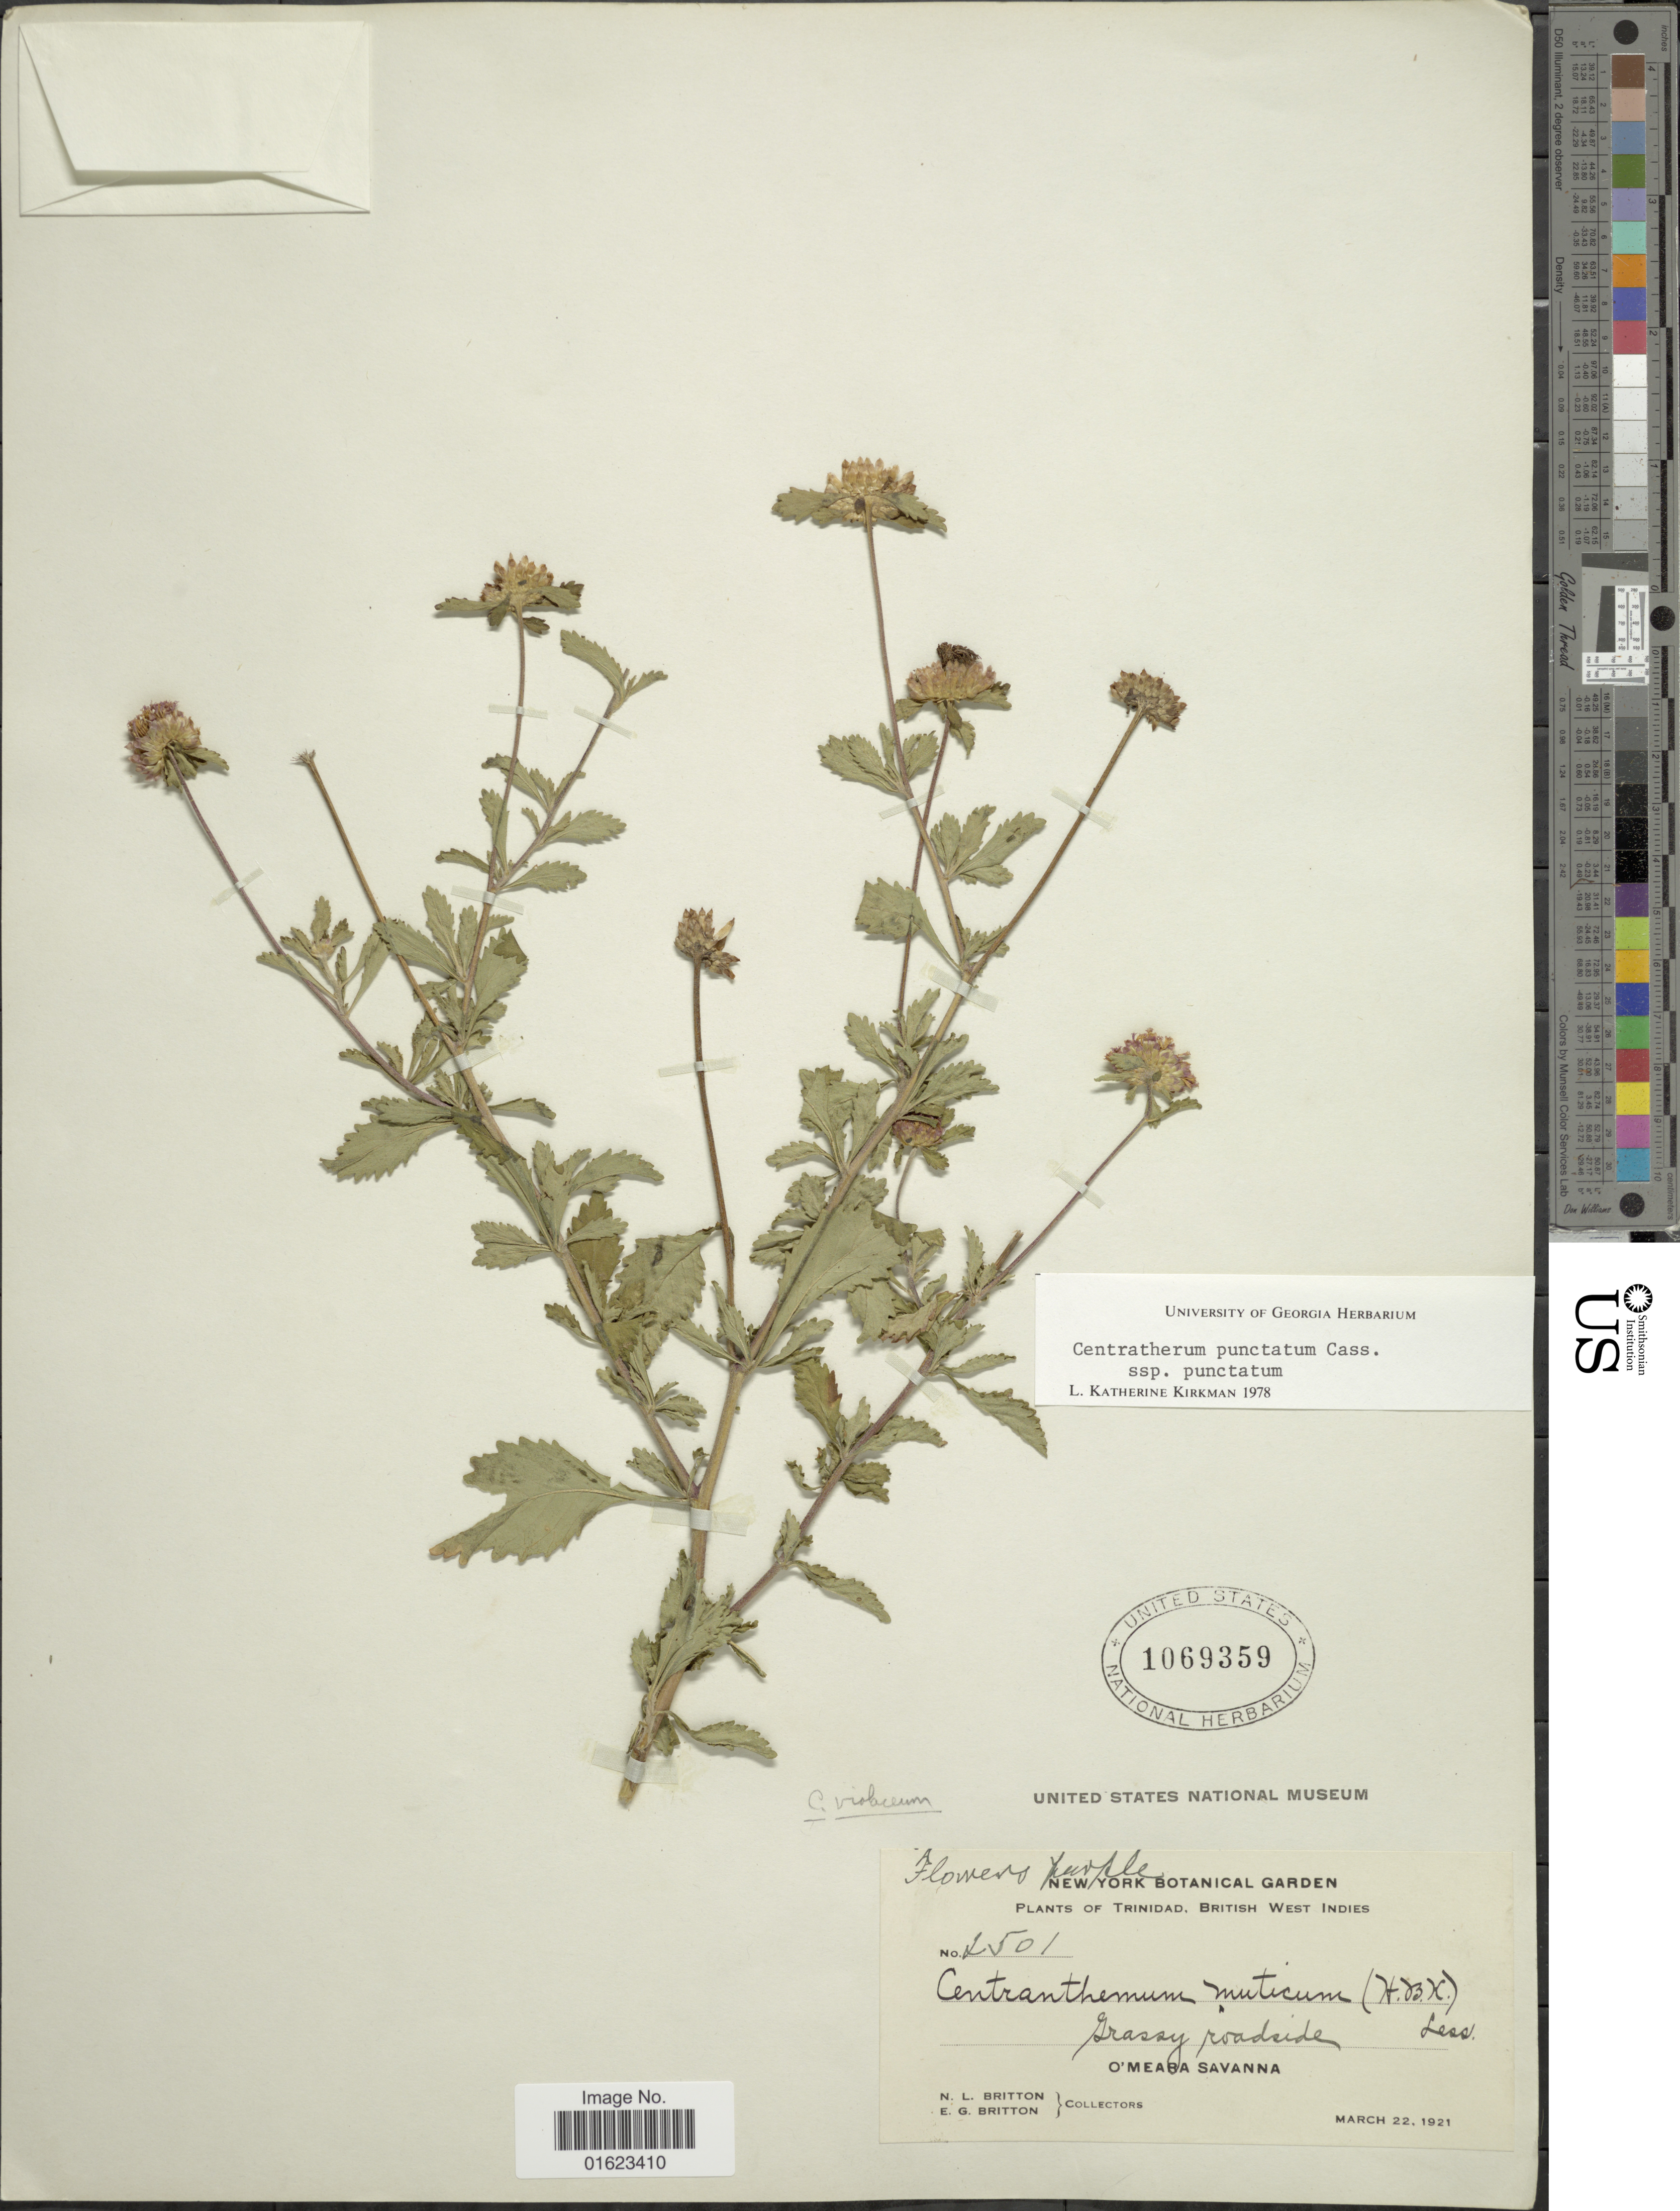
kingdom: Plantae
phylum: Tracheophyta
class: Magnoliopsida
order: Asterales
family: Asteraceae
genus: Centratherum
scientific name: Centratherum punctatum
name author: Cass.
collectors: N. Britton & E. G. Britton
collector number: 2501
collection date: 1921-03-22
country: Trinidad and Tobago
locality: Trinidad. British West Indies.O 'meaba Savanna.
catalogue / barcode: US 1069359